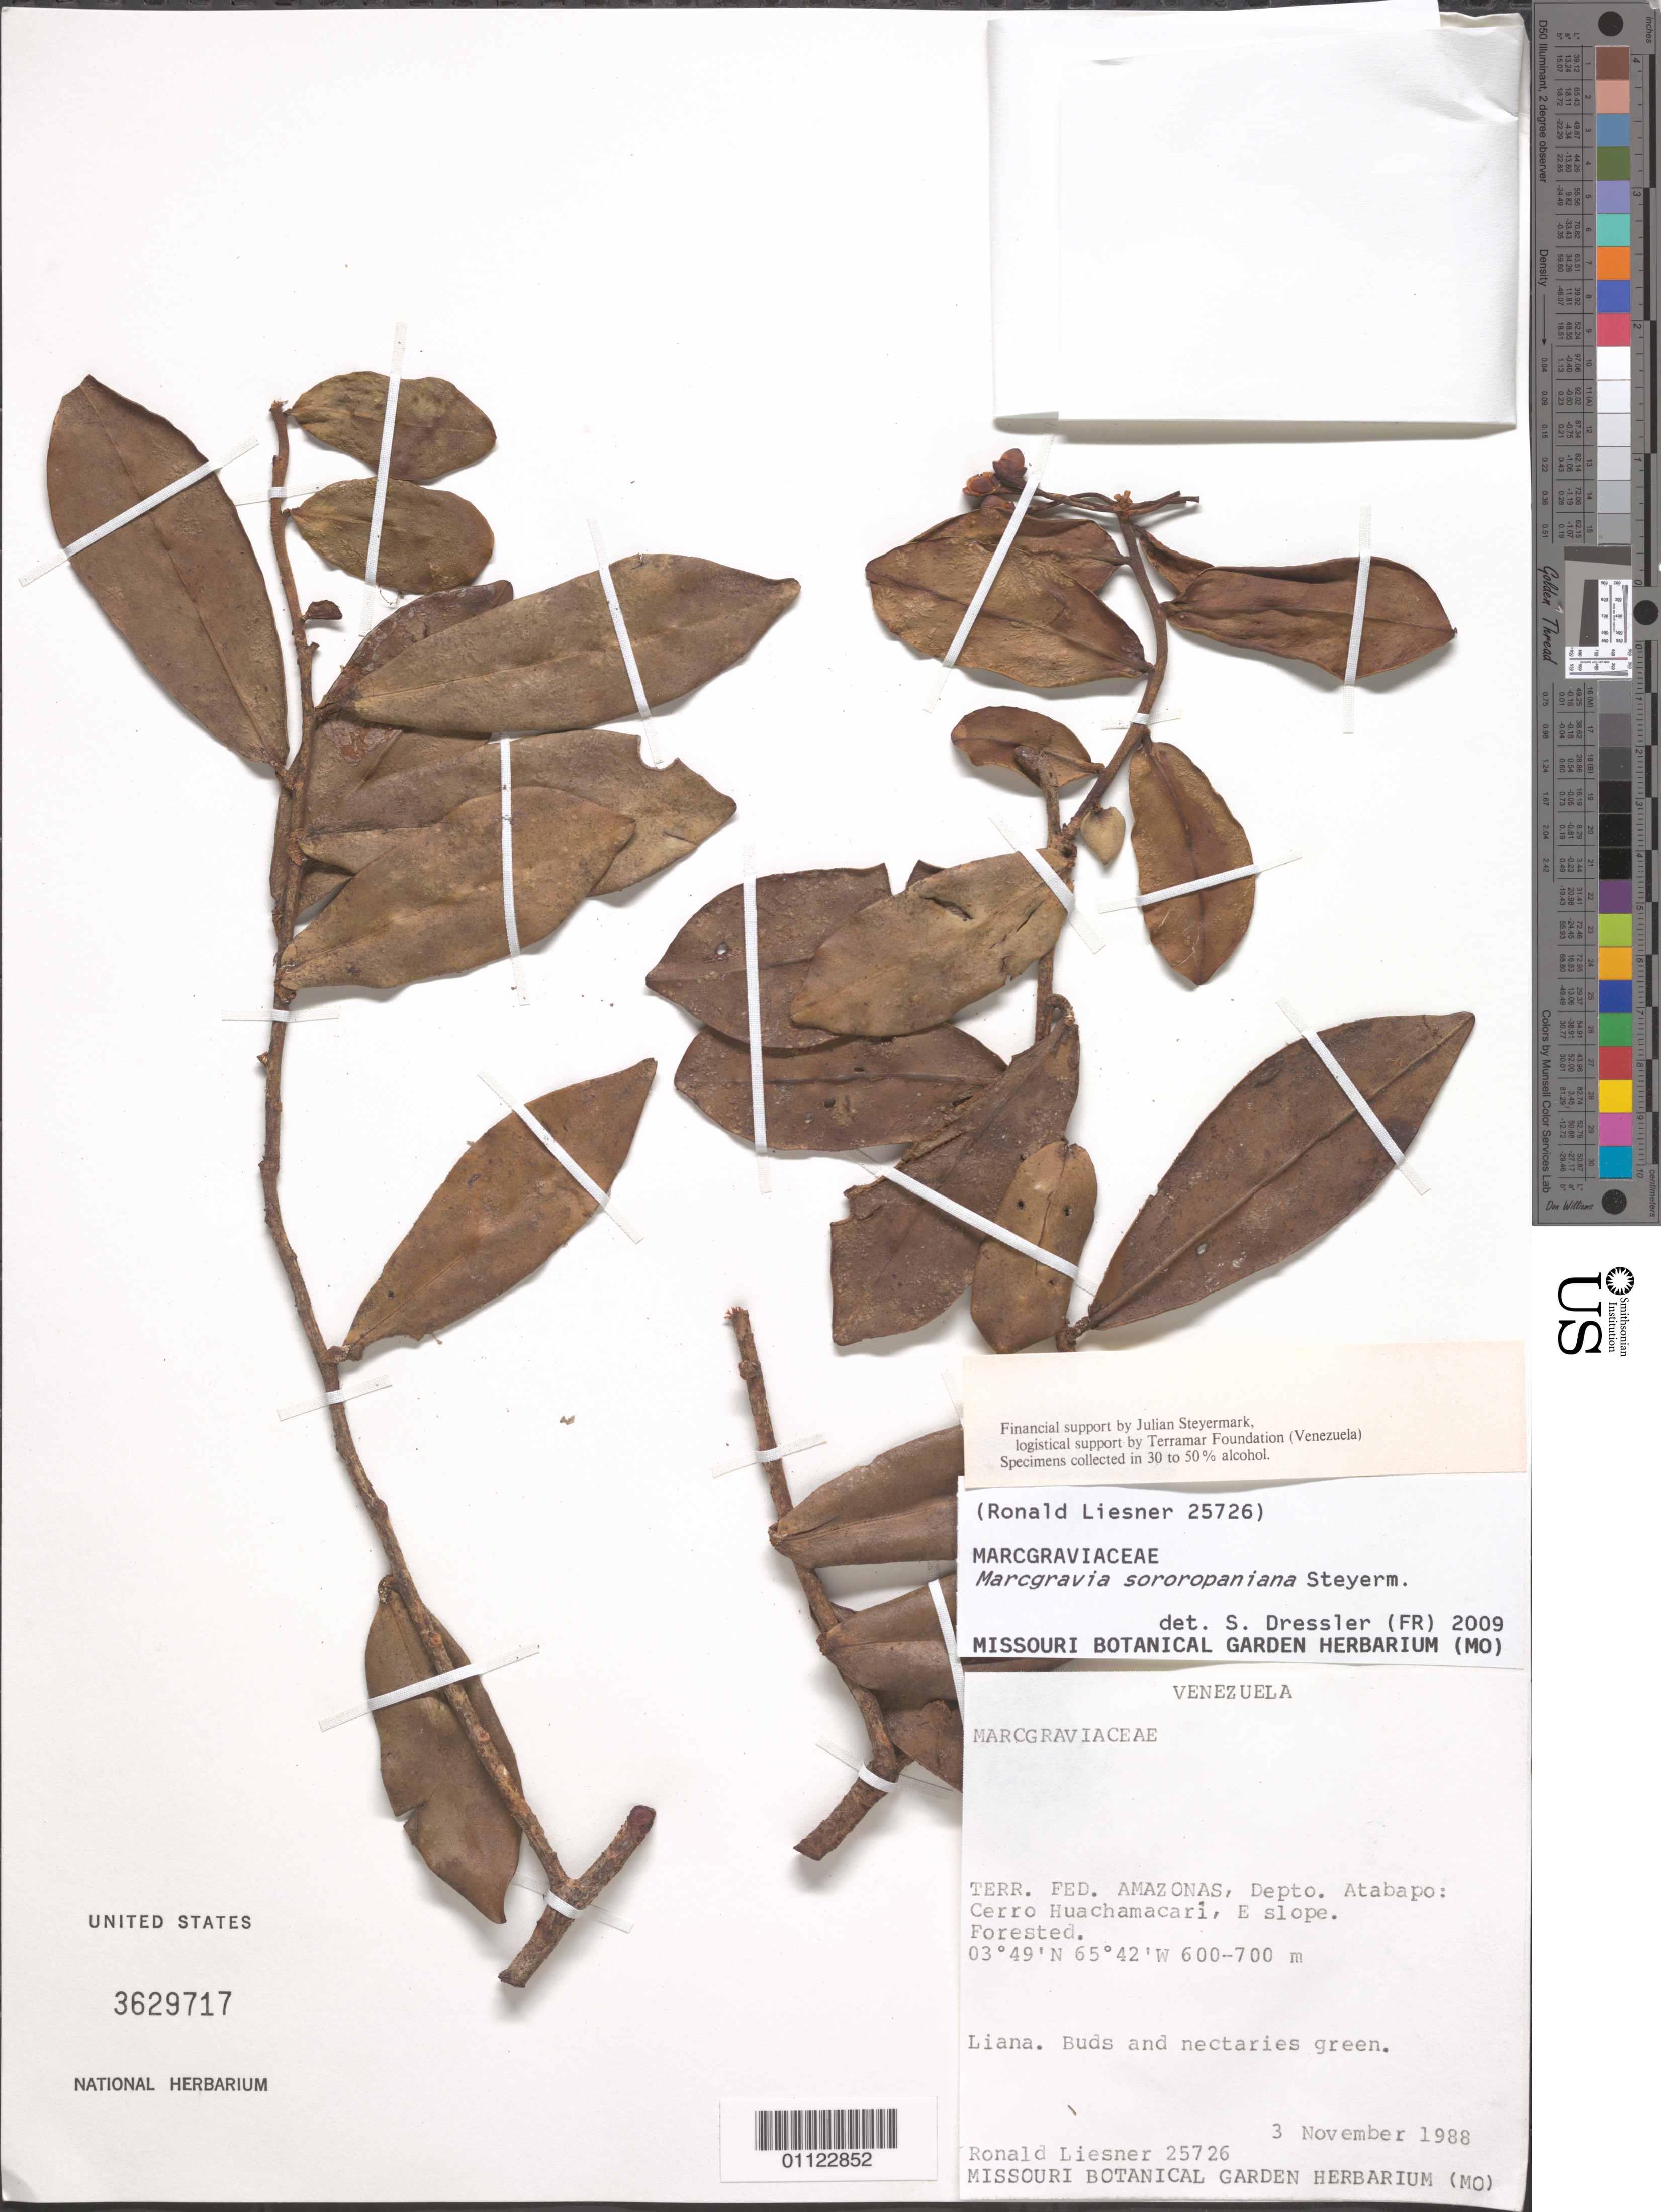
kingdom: Plantae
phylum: Tracheophyta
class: Magnoliopsida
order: Ericales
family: Marcgraviaceae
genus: Marcgravia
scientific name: Marcgravia sororopaniana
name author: Steyerm.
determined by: Dressler, S., (FR), Forschungsinstitut Und Naturmuseum Senckenberg (GERMANY)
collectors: R. L. Liesner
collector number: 25726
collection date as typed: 3-Nov-88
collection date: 1988-11-03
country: Venezuela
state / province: Amazonas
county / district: Atabapo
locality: Cerro Huachamacari, E slope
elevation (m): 600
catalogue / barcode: US 3629717